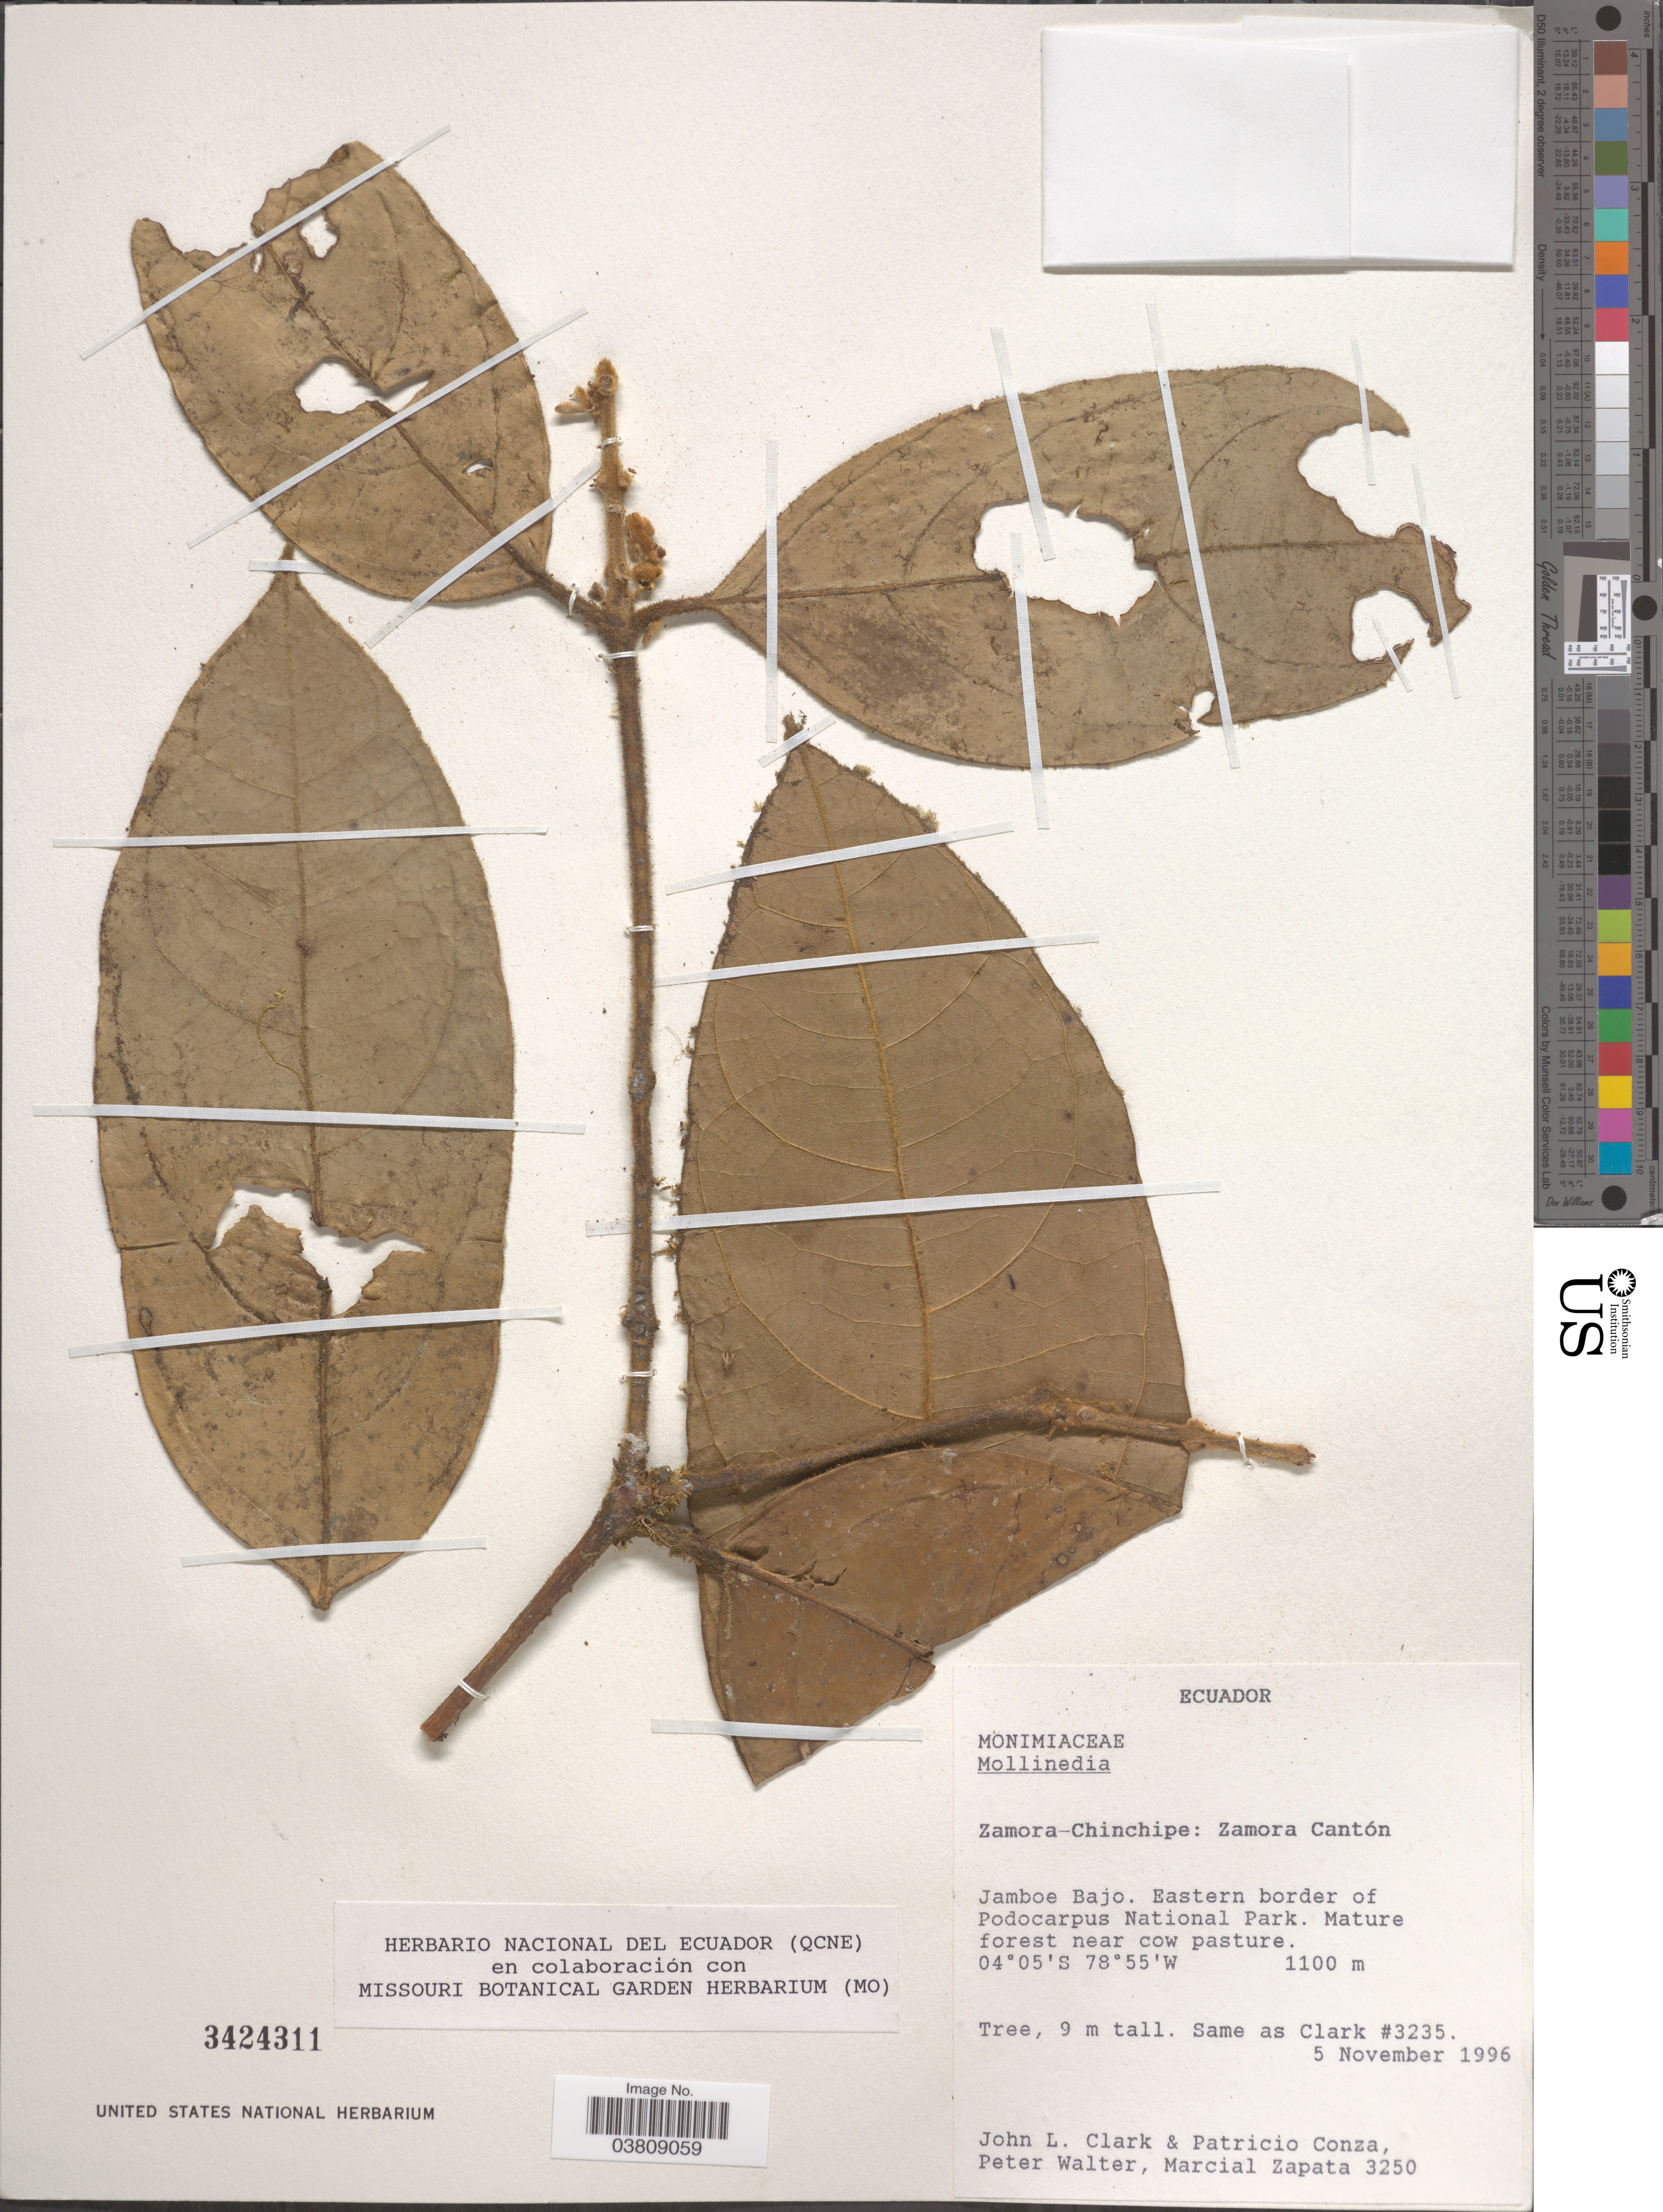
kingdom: Plantae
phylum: Tracheophyta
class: Magnoliopsida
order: Laurales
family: Monimiaceae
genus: Mollinedia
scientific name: Mollinedia sp.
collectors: J. L. Clark, P. Conza, P. Walter & M. Zapata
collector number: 3250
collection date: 1996-11-05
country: Ecuador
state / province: Zamora-Chinchipe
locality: Zamora Cantón. Jamboe Bajo. Eastern border of Podocarpus National Park. Mature forest near cow pasture.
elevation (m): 1100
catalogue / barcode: US 3424311